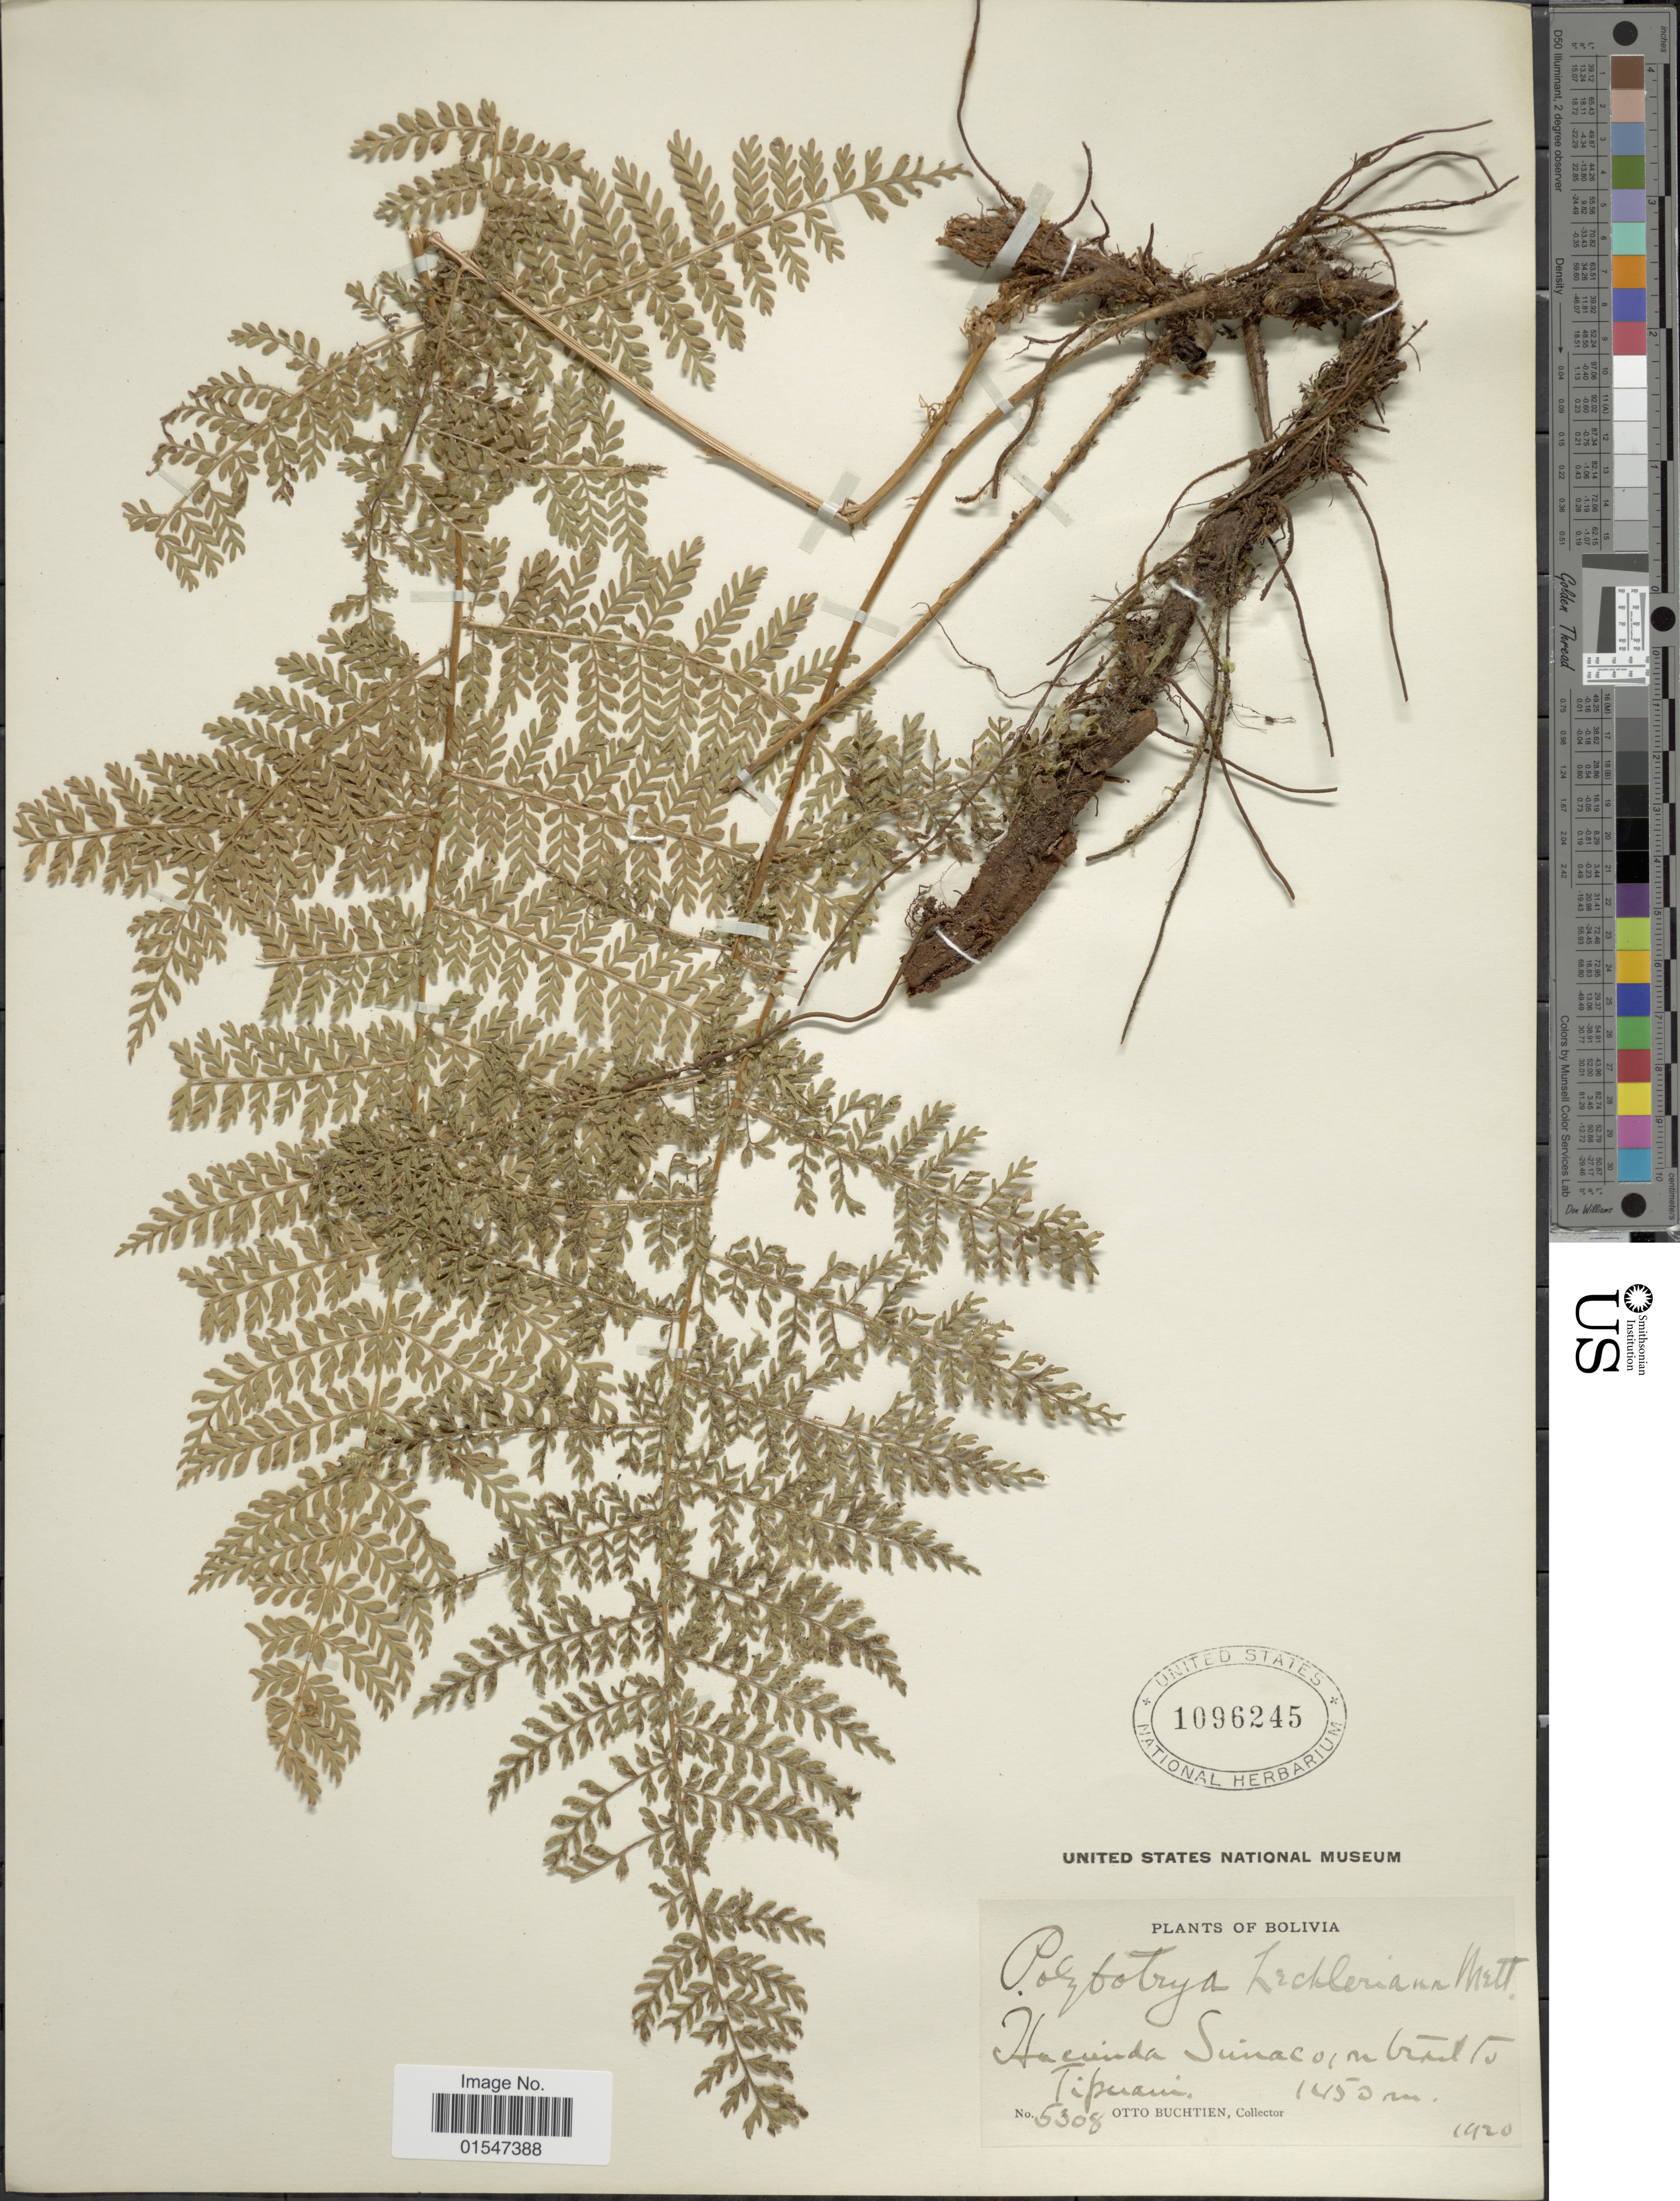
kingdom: Plantae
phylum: Tracheophyta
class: Polypodiopsida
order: Polypodiales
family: Dryopteridaceae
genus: Polybotrya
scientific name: Polybotrya lechleriana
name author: Mett.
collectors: O. Buchtien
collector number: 5308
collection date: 1920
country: Bolivia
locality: Hacienda Simaco, on trail to Tipuani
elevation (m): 1450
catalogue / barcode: US 1096245